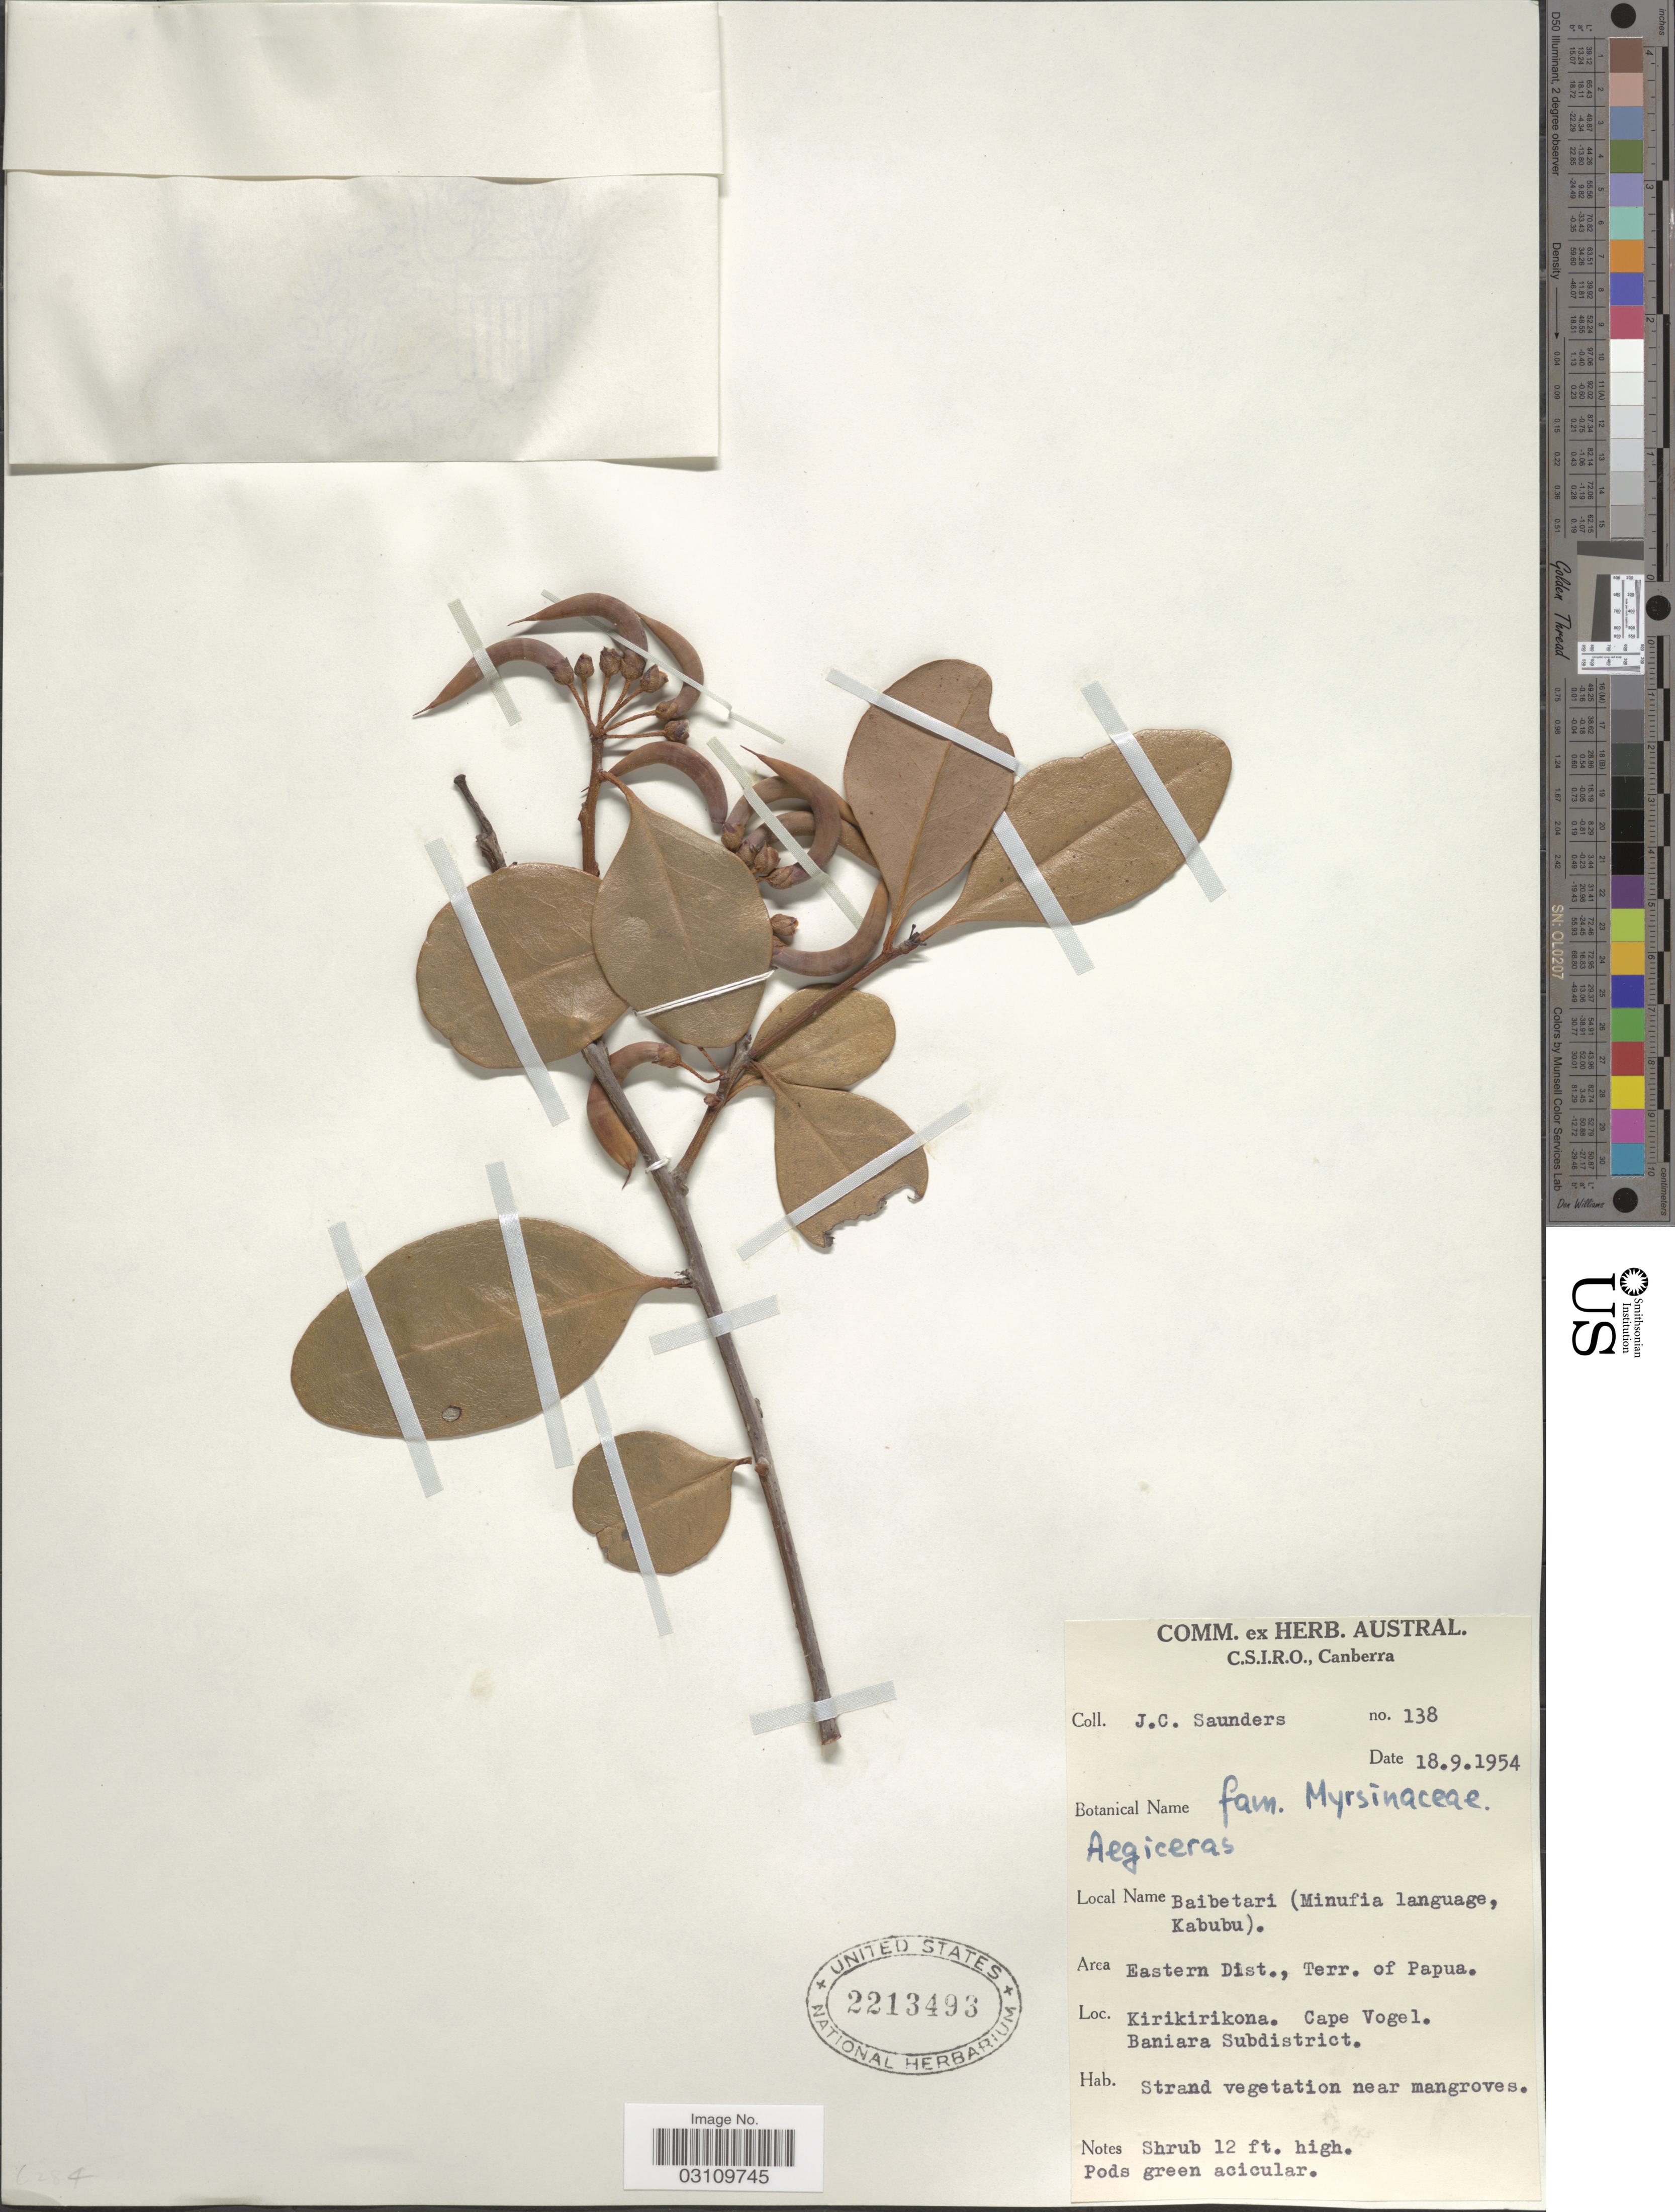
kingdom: Plantae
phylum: Tracheophyta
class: Magnoliopsida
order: Ericales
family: Primulaceae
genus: Aegiceras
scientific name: Aegiceras corniculatum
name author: (L.) Blanco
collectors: J. C. Saunders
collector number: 138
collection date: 1954-09-18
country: Papua New Guinea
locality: Eastern Dist., Terr. of Papua. Kirikirikona. Cape Vogel. Baniara Subdistrict.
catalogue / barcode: US 2213493